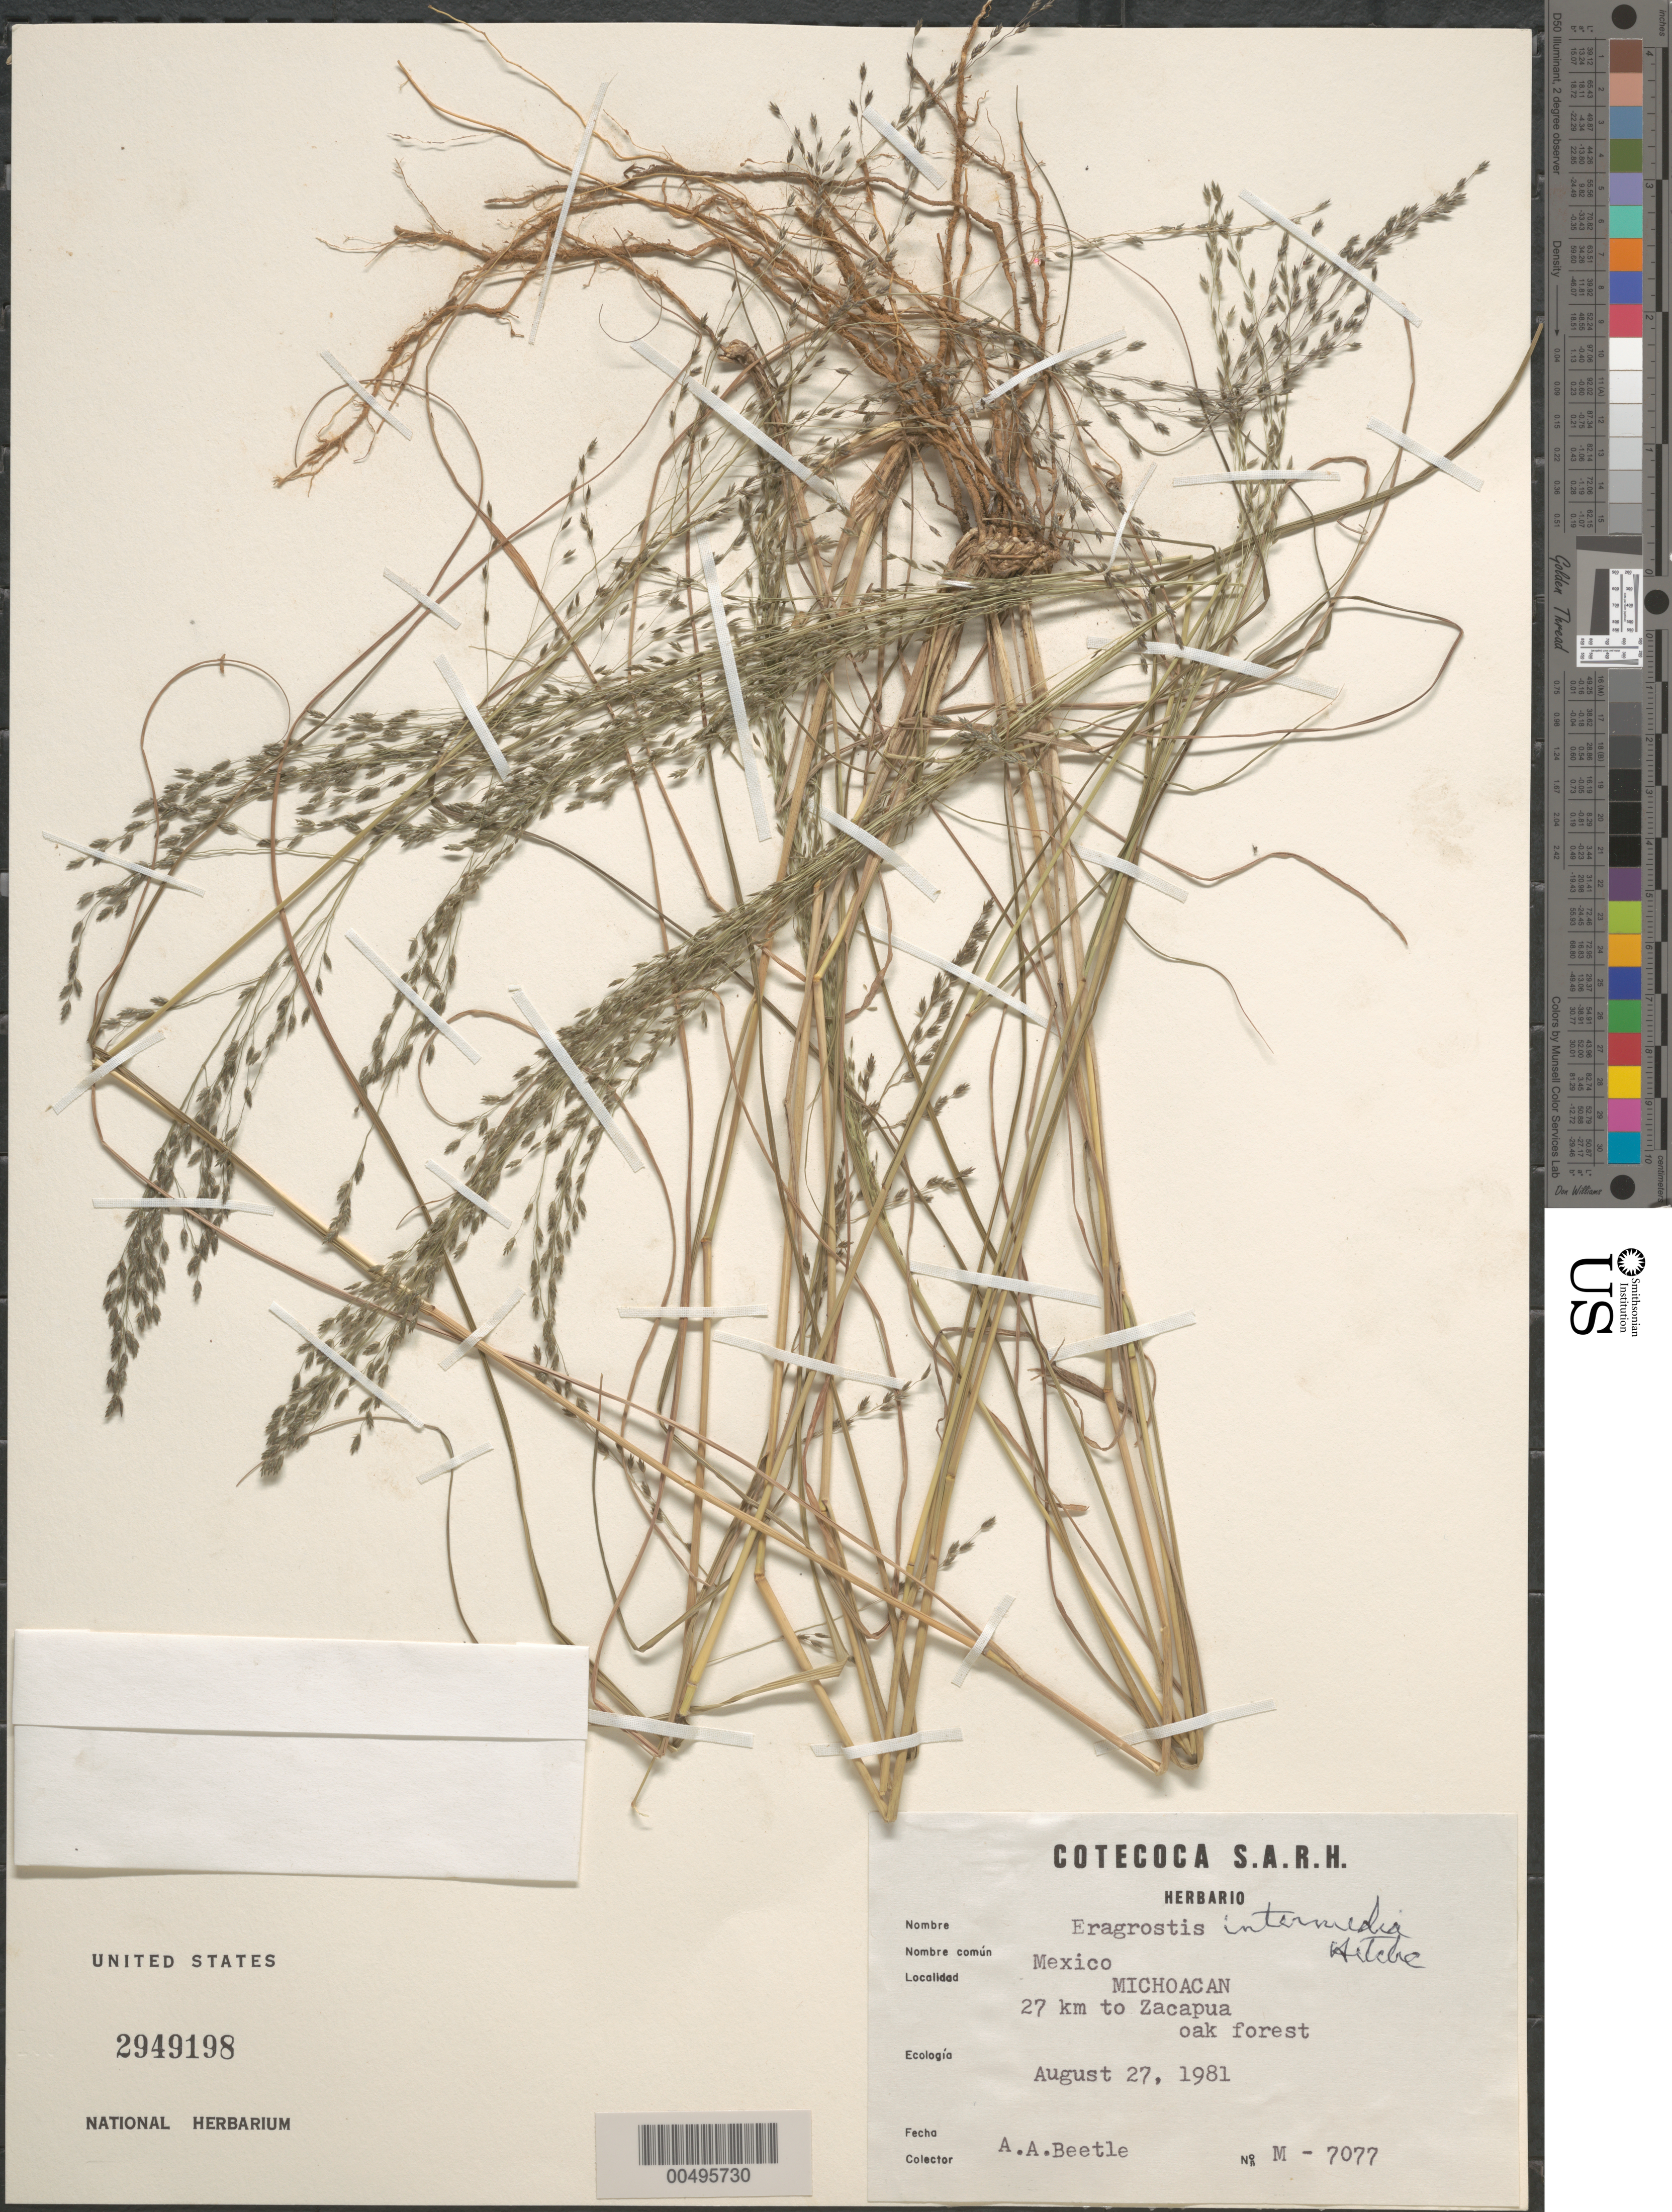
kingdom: Plantae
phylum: Tracheophyta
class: Liliopsida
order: Poales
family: Poaceae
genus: Eragrostis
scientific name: Eragrostis intermedia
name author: Hitchc.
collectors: A. A. Beetle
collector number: M-7077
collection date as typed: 27 Aug 1981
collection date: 1981-08-27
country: Mexico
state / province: Michoacán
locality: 27 km Zacapua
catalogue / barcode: US 2949198